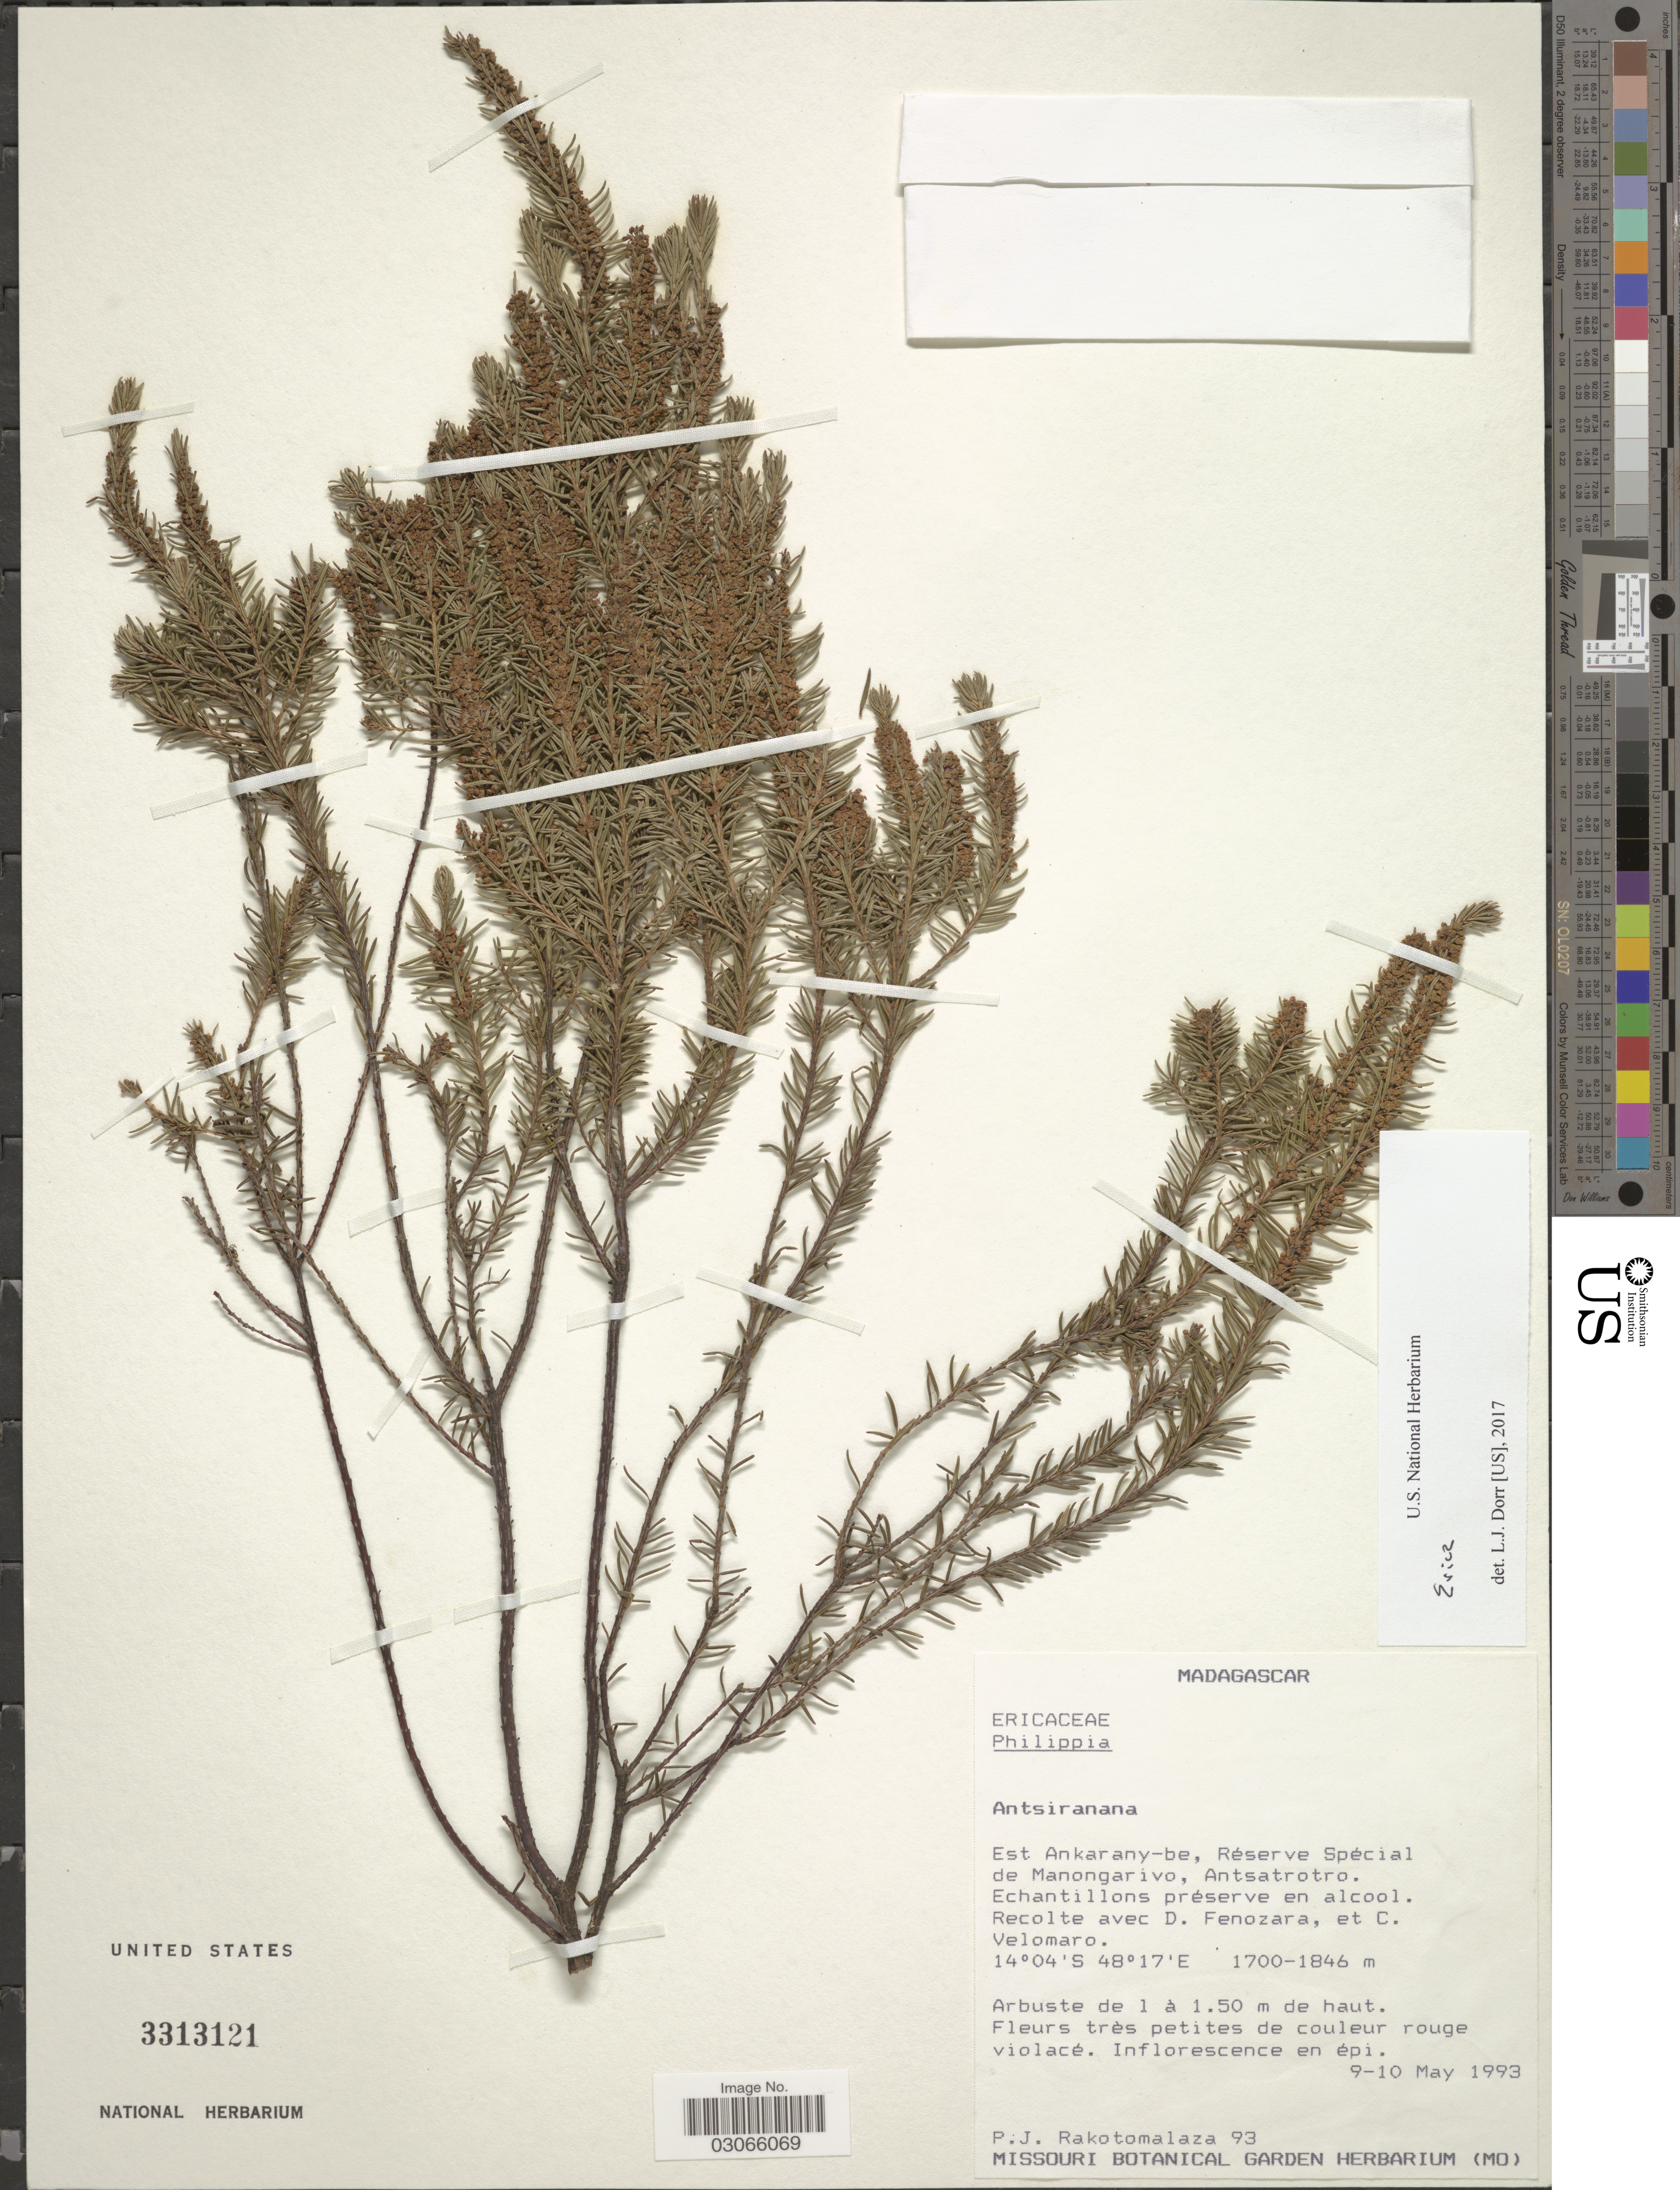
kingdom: Plantae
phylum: Tracheophyta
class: Magnoliopsida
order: Ericales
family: Ericaceae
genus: Erica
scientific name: Erica sp.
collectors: P. J. Rakotomalaza, D. Fenozara & C. Velomaro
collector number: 93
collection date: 1993-05-09/1993-05-10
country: Madagascar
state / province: Diana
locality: Est Ankarany-be, Réserve Spécial de Manongarivo, Antsatrotro.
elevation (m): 1700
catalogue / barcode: US 3313121